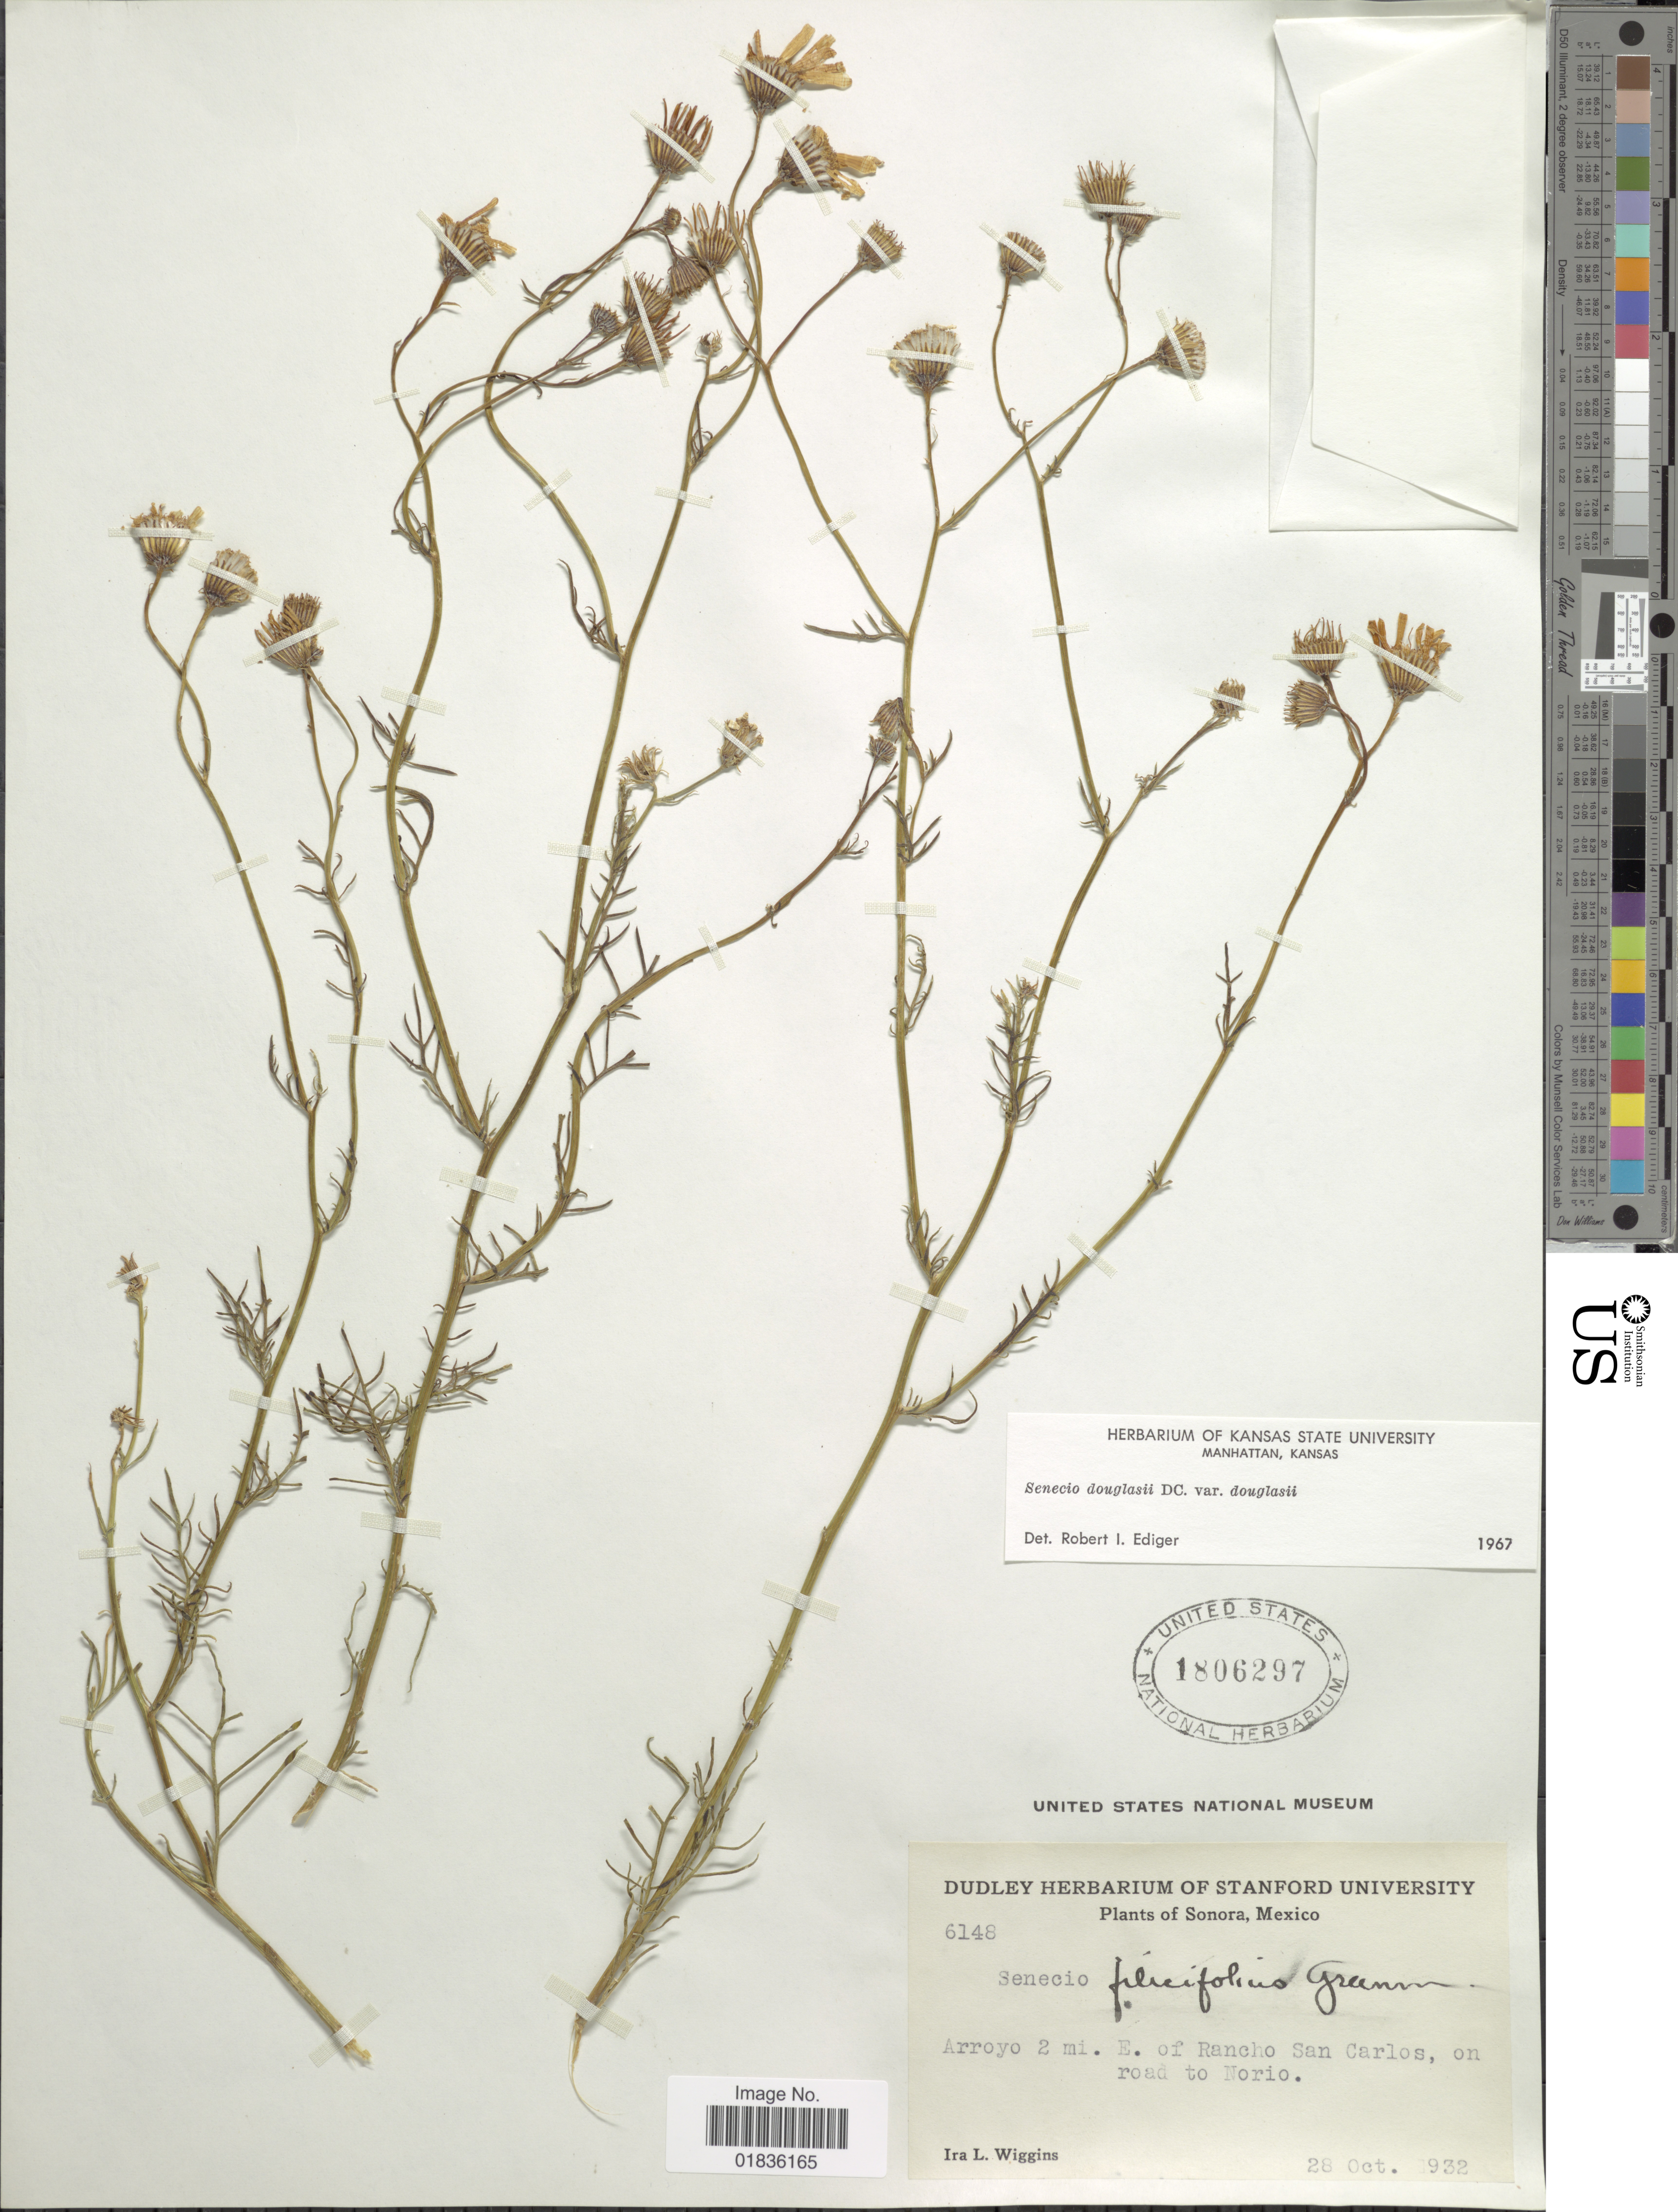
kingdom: Plantae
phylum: Tracheophyta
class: Magnoliopsida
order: Asterales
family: Asteraceae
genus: Senecio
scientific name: Senecio flaccidus var. douglasii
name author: (DC.) B.L. Turner & T.M. Barkley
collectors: I. L. Wiggins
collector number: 6148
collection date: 1932-10-28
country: Mexico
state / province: Sonora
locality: Arroyo 2 mi. E. of Rancho San Carlos, on road to Norio.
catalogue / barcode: US 1806297